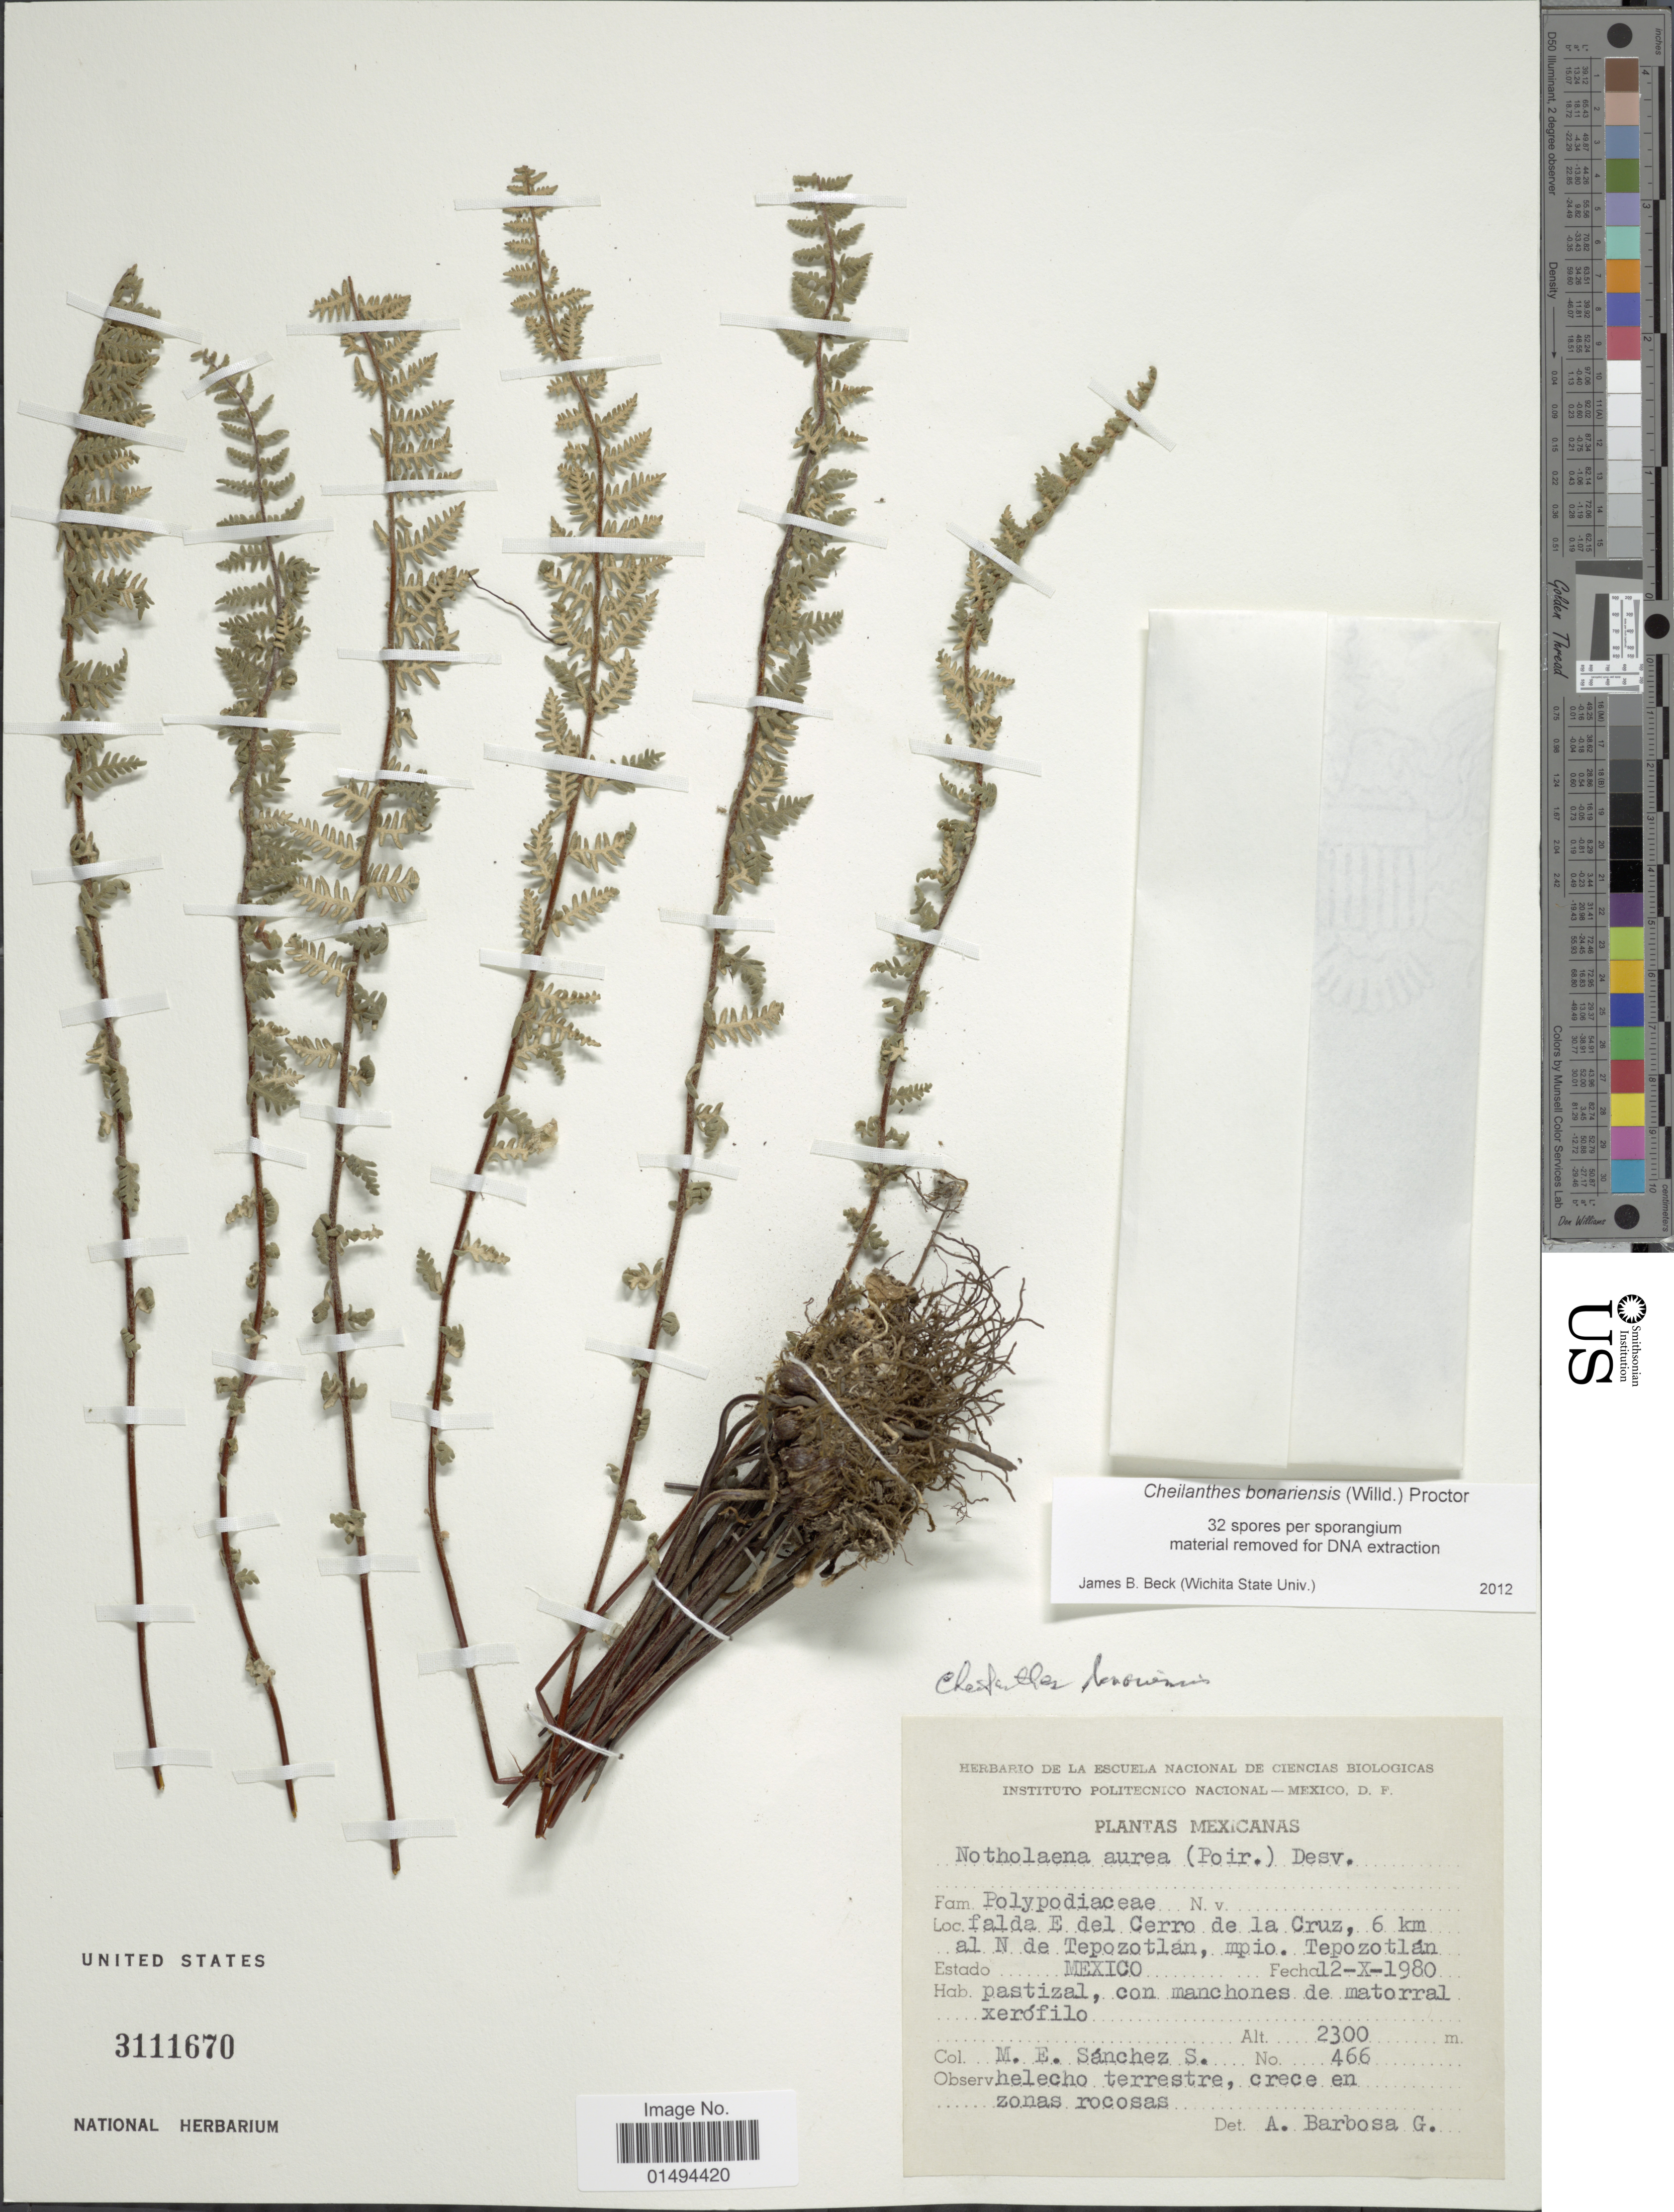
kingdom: Plantae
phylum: Tracheophyta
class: Polypodiopsida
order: Polypodiales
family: Pteridaceae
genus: Myriopteris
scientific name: Myriopteris aurea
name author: (Poir.) Grusz & Windham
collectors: M. Sanchez S.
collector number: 466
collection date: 1980-10-12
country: Mexico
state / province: México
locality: Falda E del Cerro de la Cruz, 6 km al N de Tepozotlan, mpio. Tepozotlan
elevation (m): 2300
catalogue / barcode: US 3111670